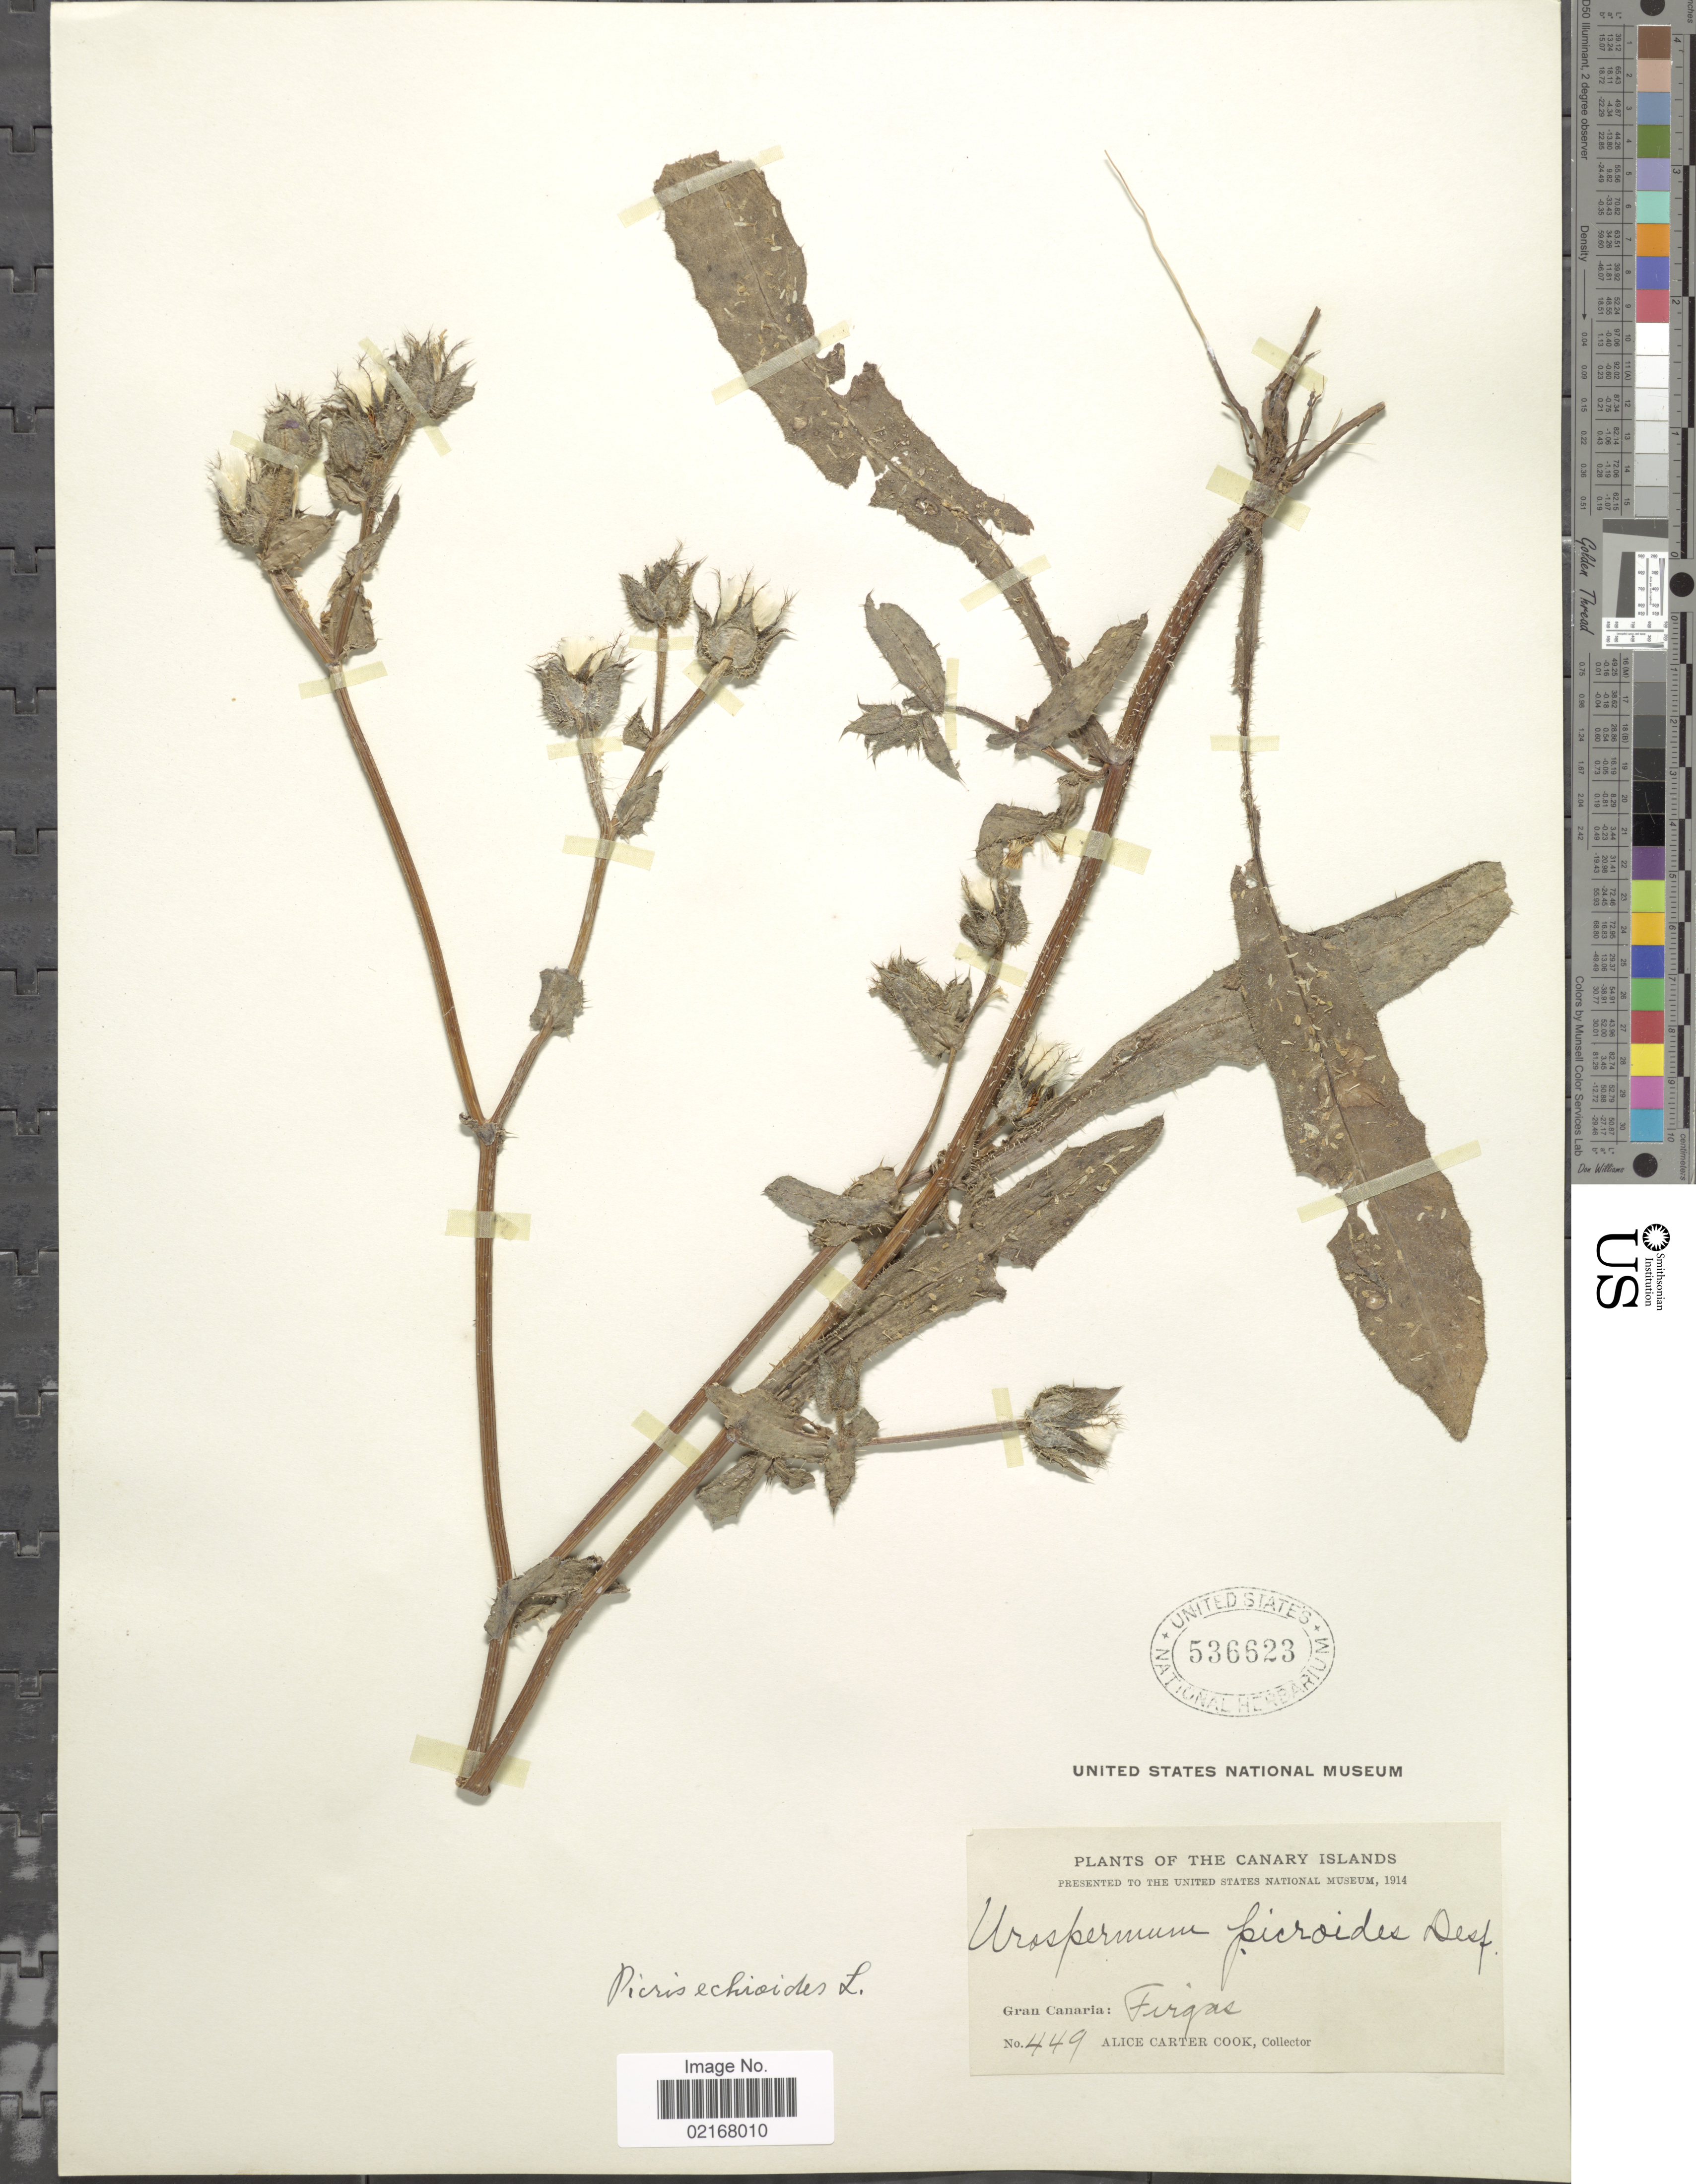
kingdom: Plantae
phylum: Tracheophyta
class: Magnoliopsida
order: Asterales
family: Asteraceae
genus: Helminthotheca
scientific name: Helminthotheca echioides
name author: (L.) Holub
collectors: Alice C. Cook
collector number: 449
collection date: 1914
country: Spain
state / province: Canarias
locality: Canary Islands. Grand Canaria: Furgas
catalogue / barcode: US 536623